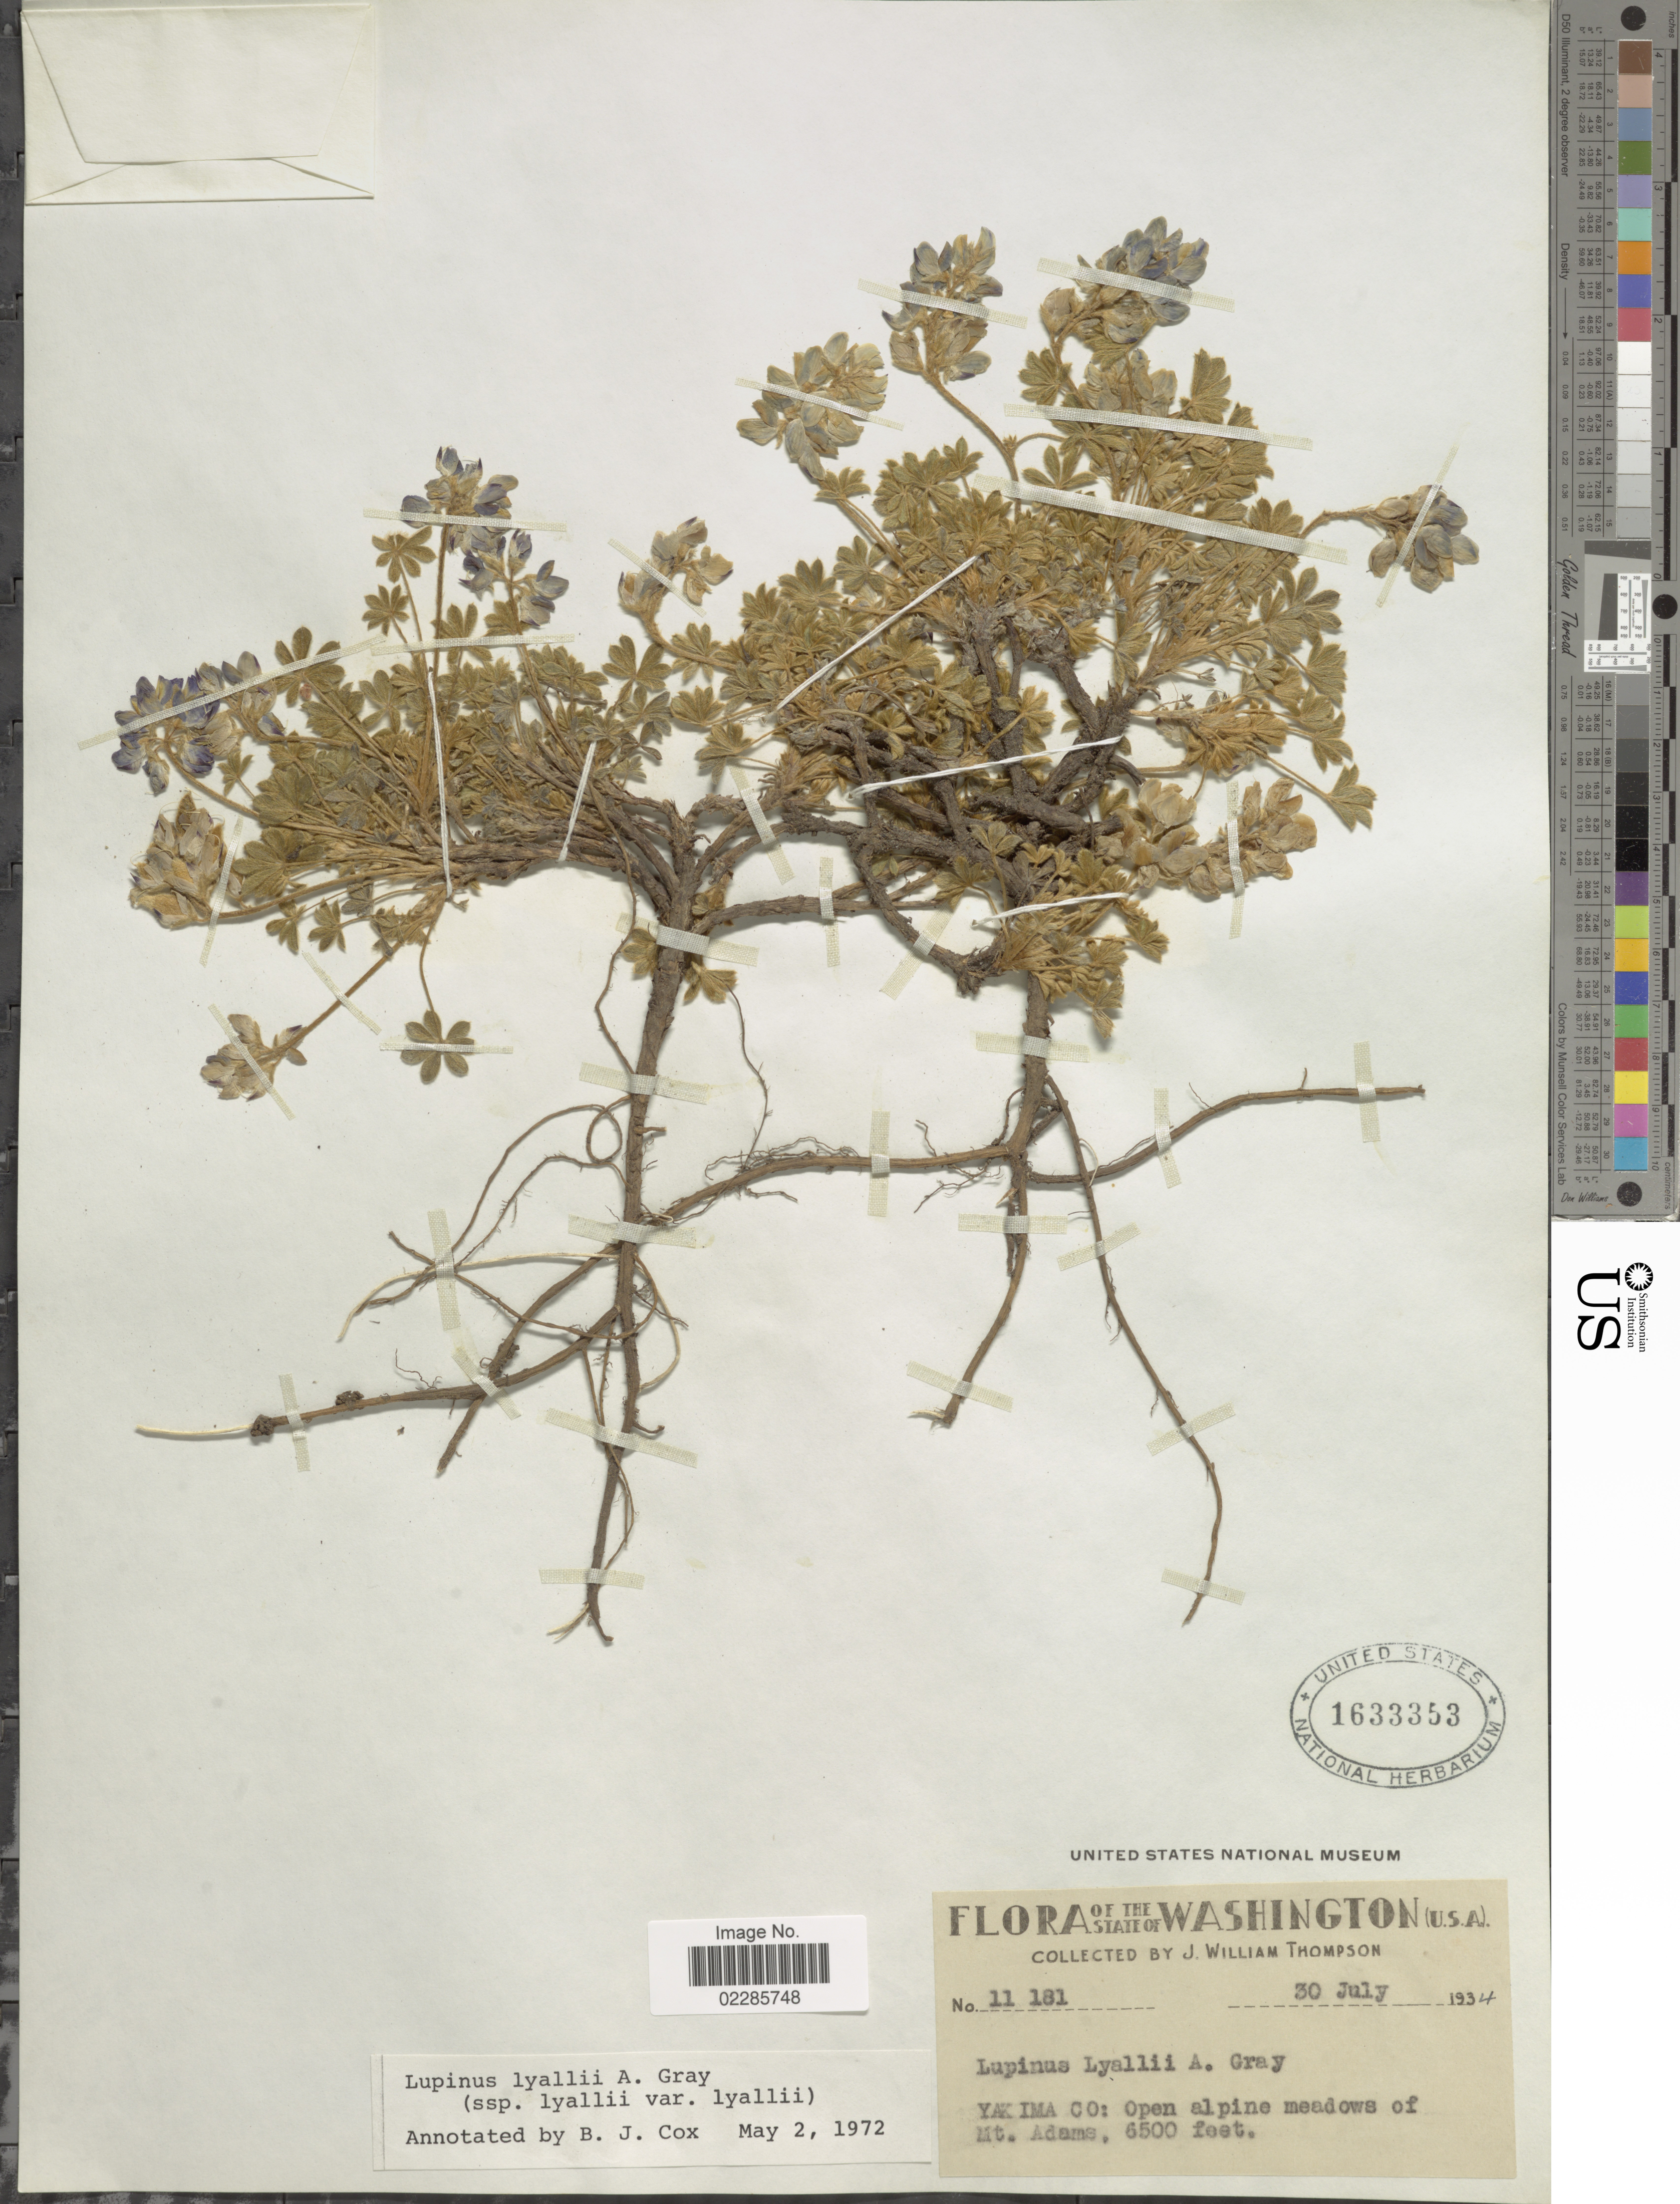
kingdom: Plantae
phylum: Tracheophyta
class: Magnoliopsida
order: Fabales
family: Fabaceae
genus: Lupinus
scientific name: Lupinus lyallii subsp. lyallii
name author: A. Gray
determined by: Cox, B. J.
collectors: J. W. Thompson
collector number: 11181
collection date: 1934-07-30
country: United States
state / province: Washington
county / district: Yakima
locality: Yakima Co: Open alpine meadows of Mt Adams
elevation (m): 1981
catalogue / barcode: US 1633353